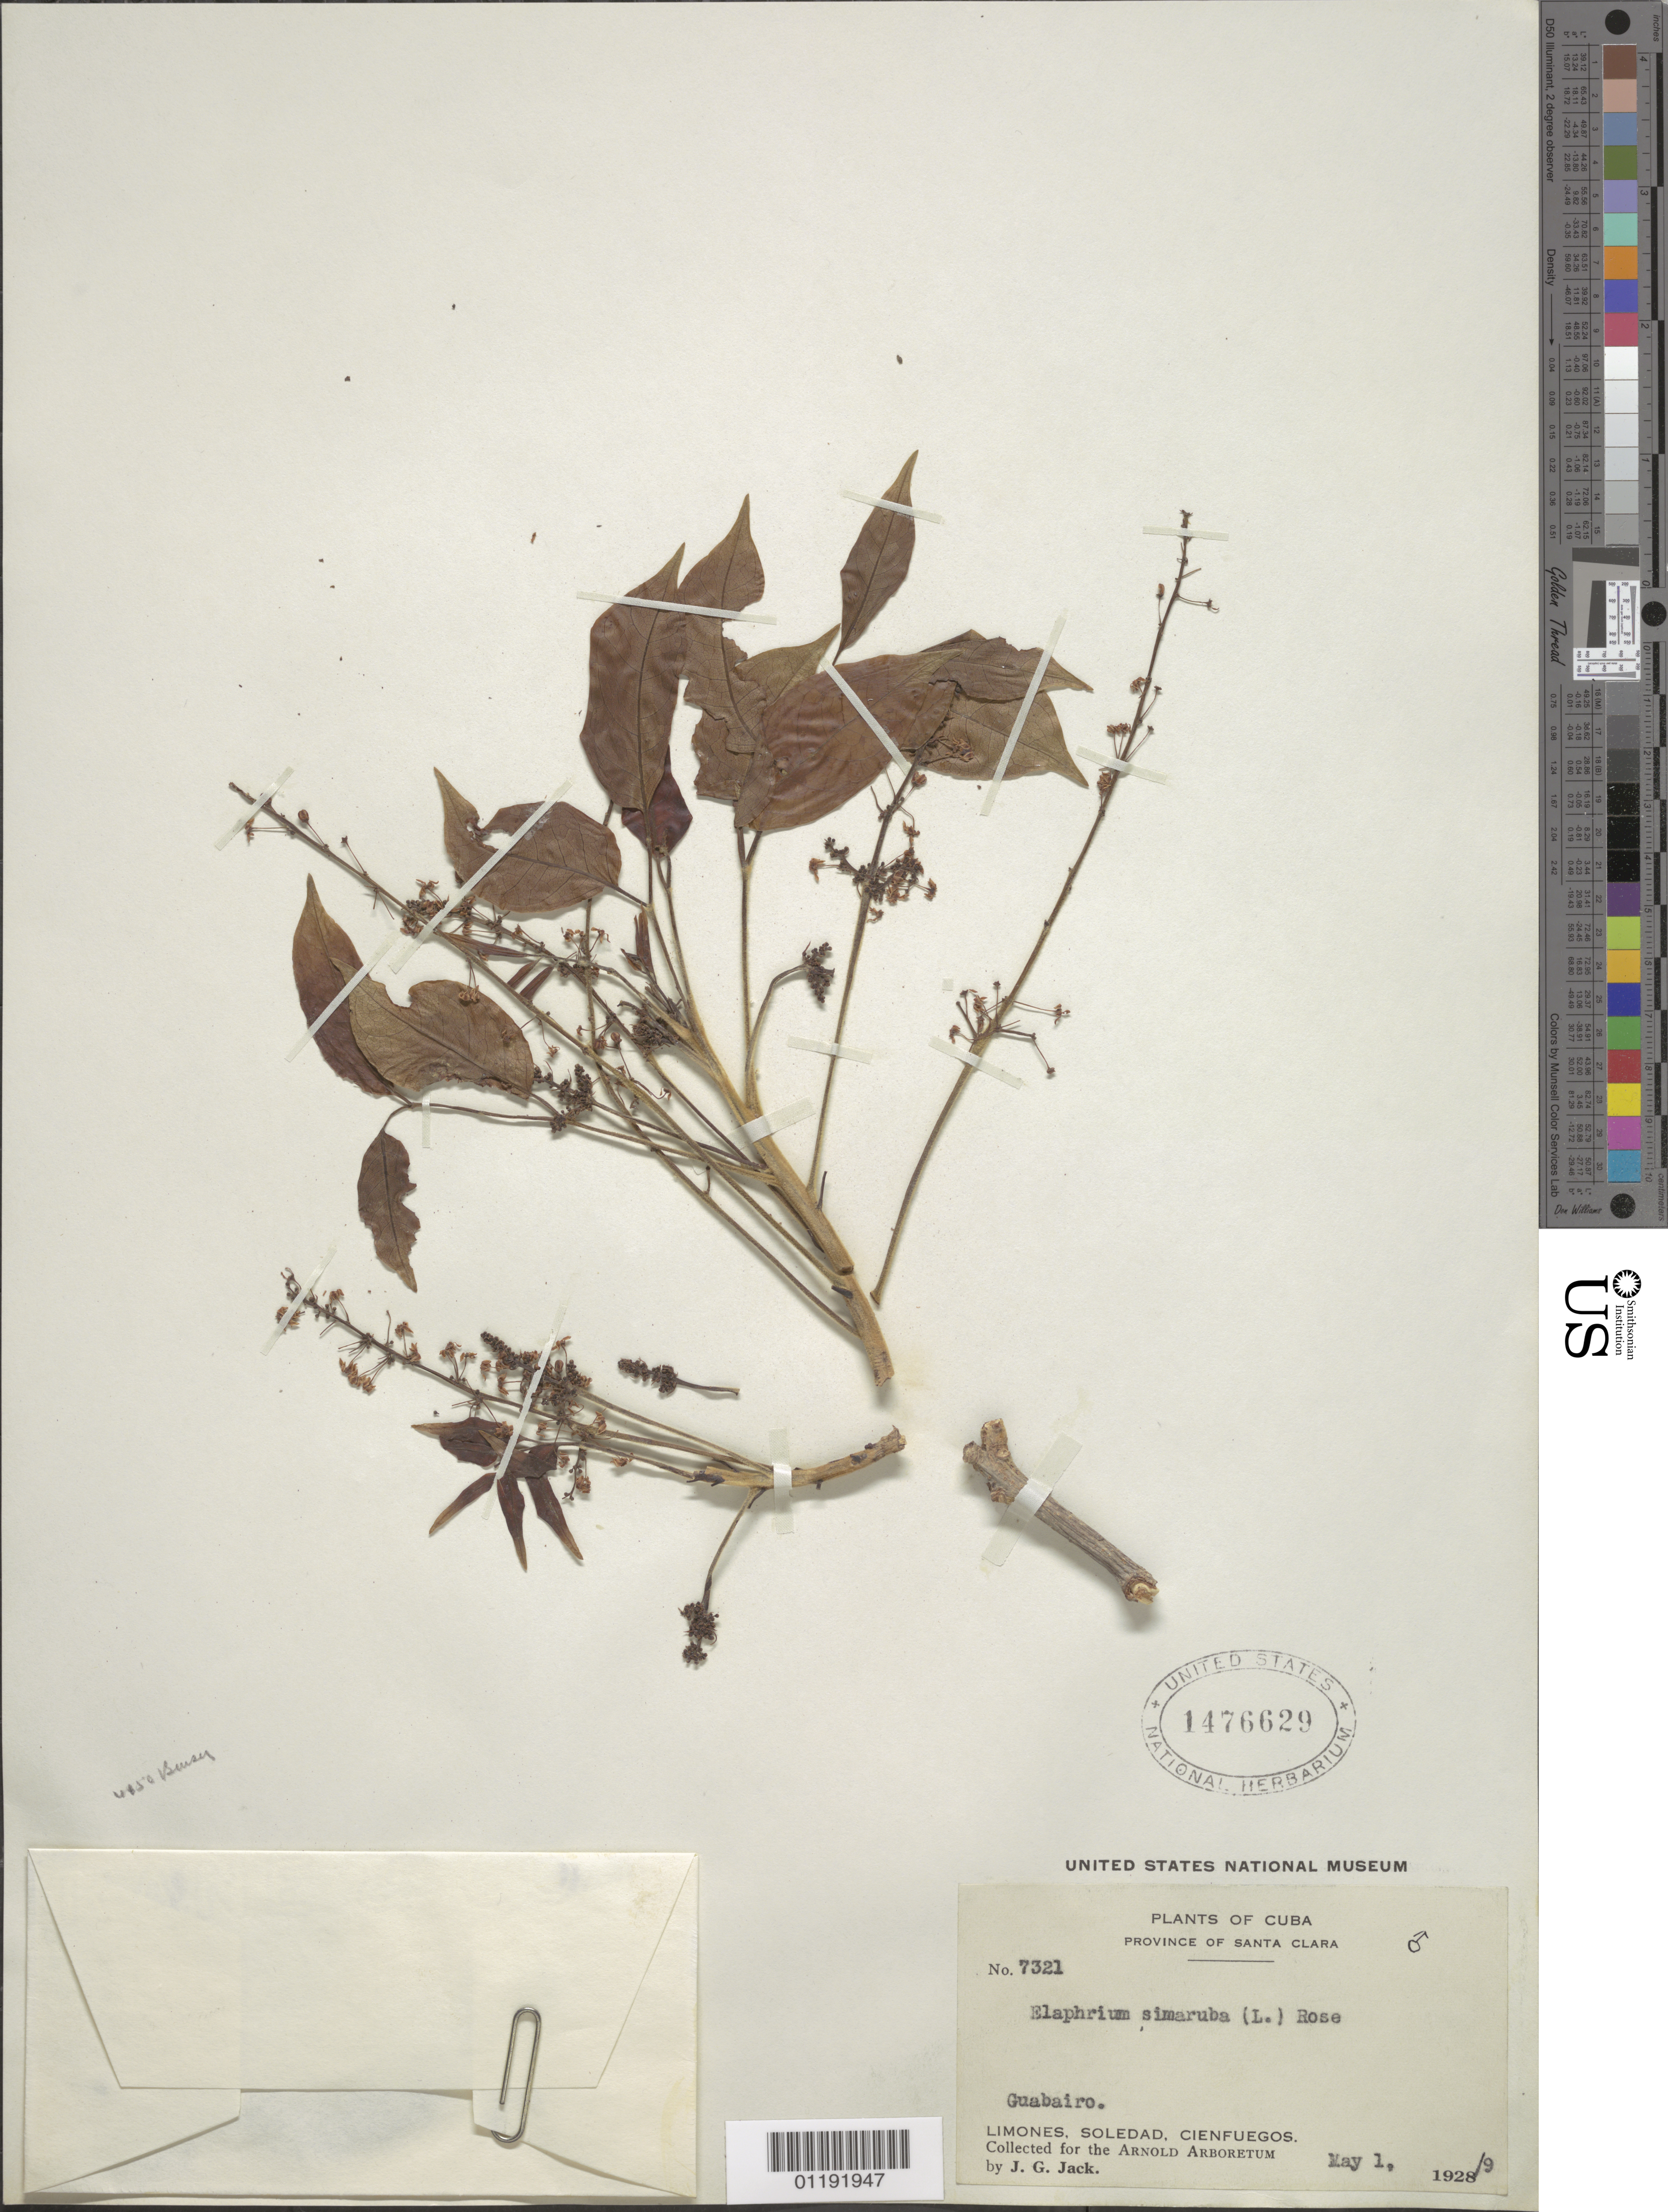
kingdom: Plantae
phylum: Tracheophyta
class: Magnoliopsida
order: Sapindales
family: Burseraceae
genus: Bursera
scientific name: Bursera simaruba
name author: (L.) Sarg.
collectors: J. G. Jack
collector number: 7321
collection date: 1929-05-01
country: Cuba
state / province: Santa Clara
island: Cuba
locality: Cienfuegos, Soledad, Limones, Guabairo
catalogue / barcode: US 1476629